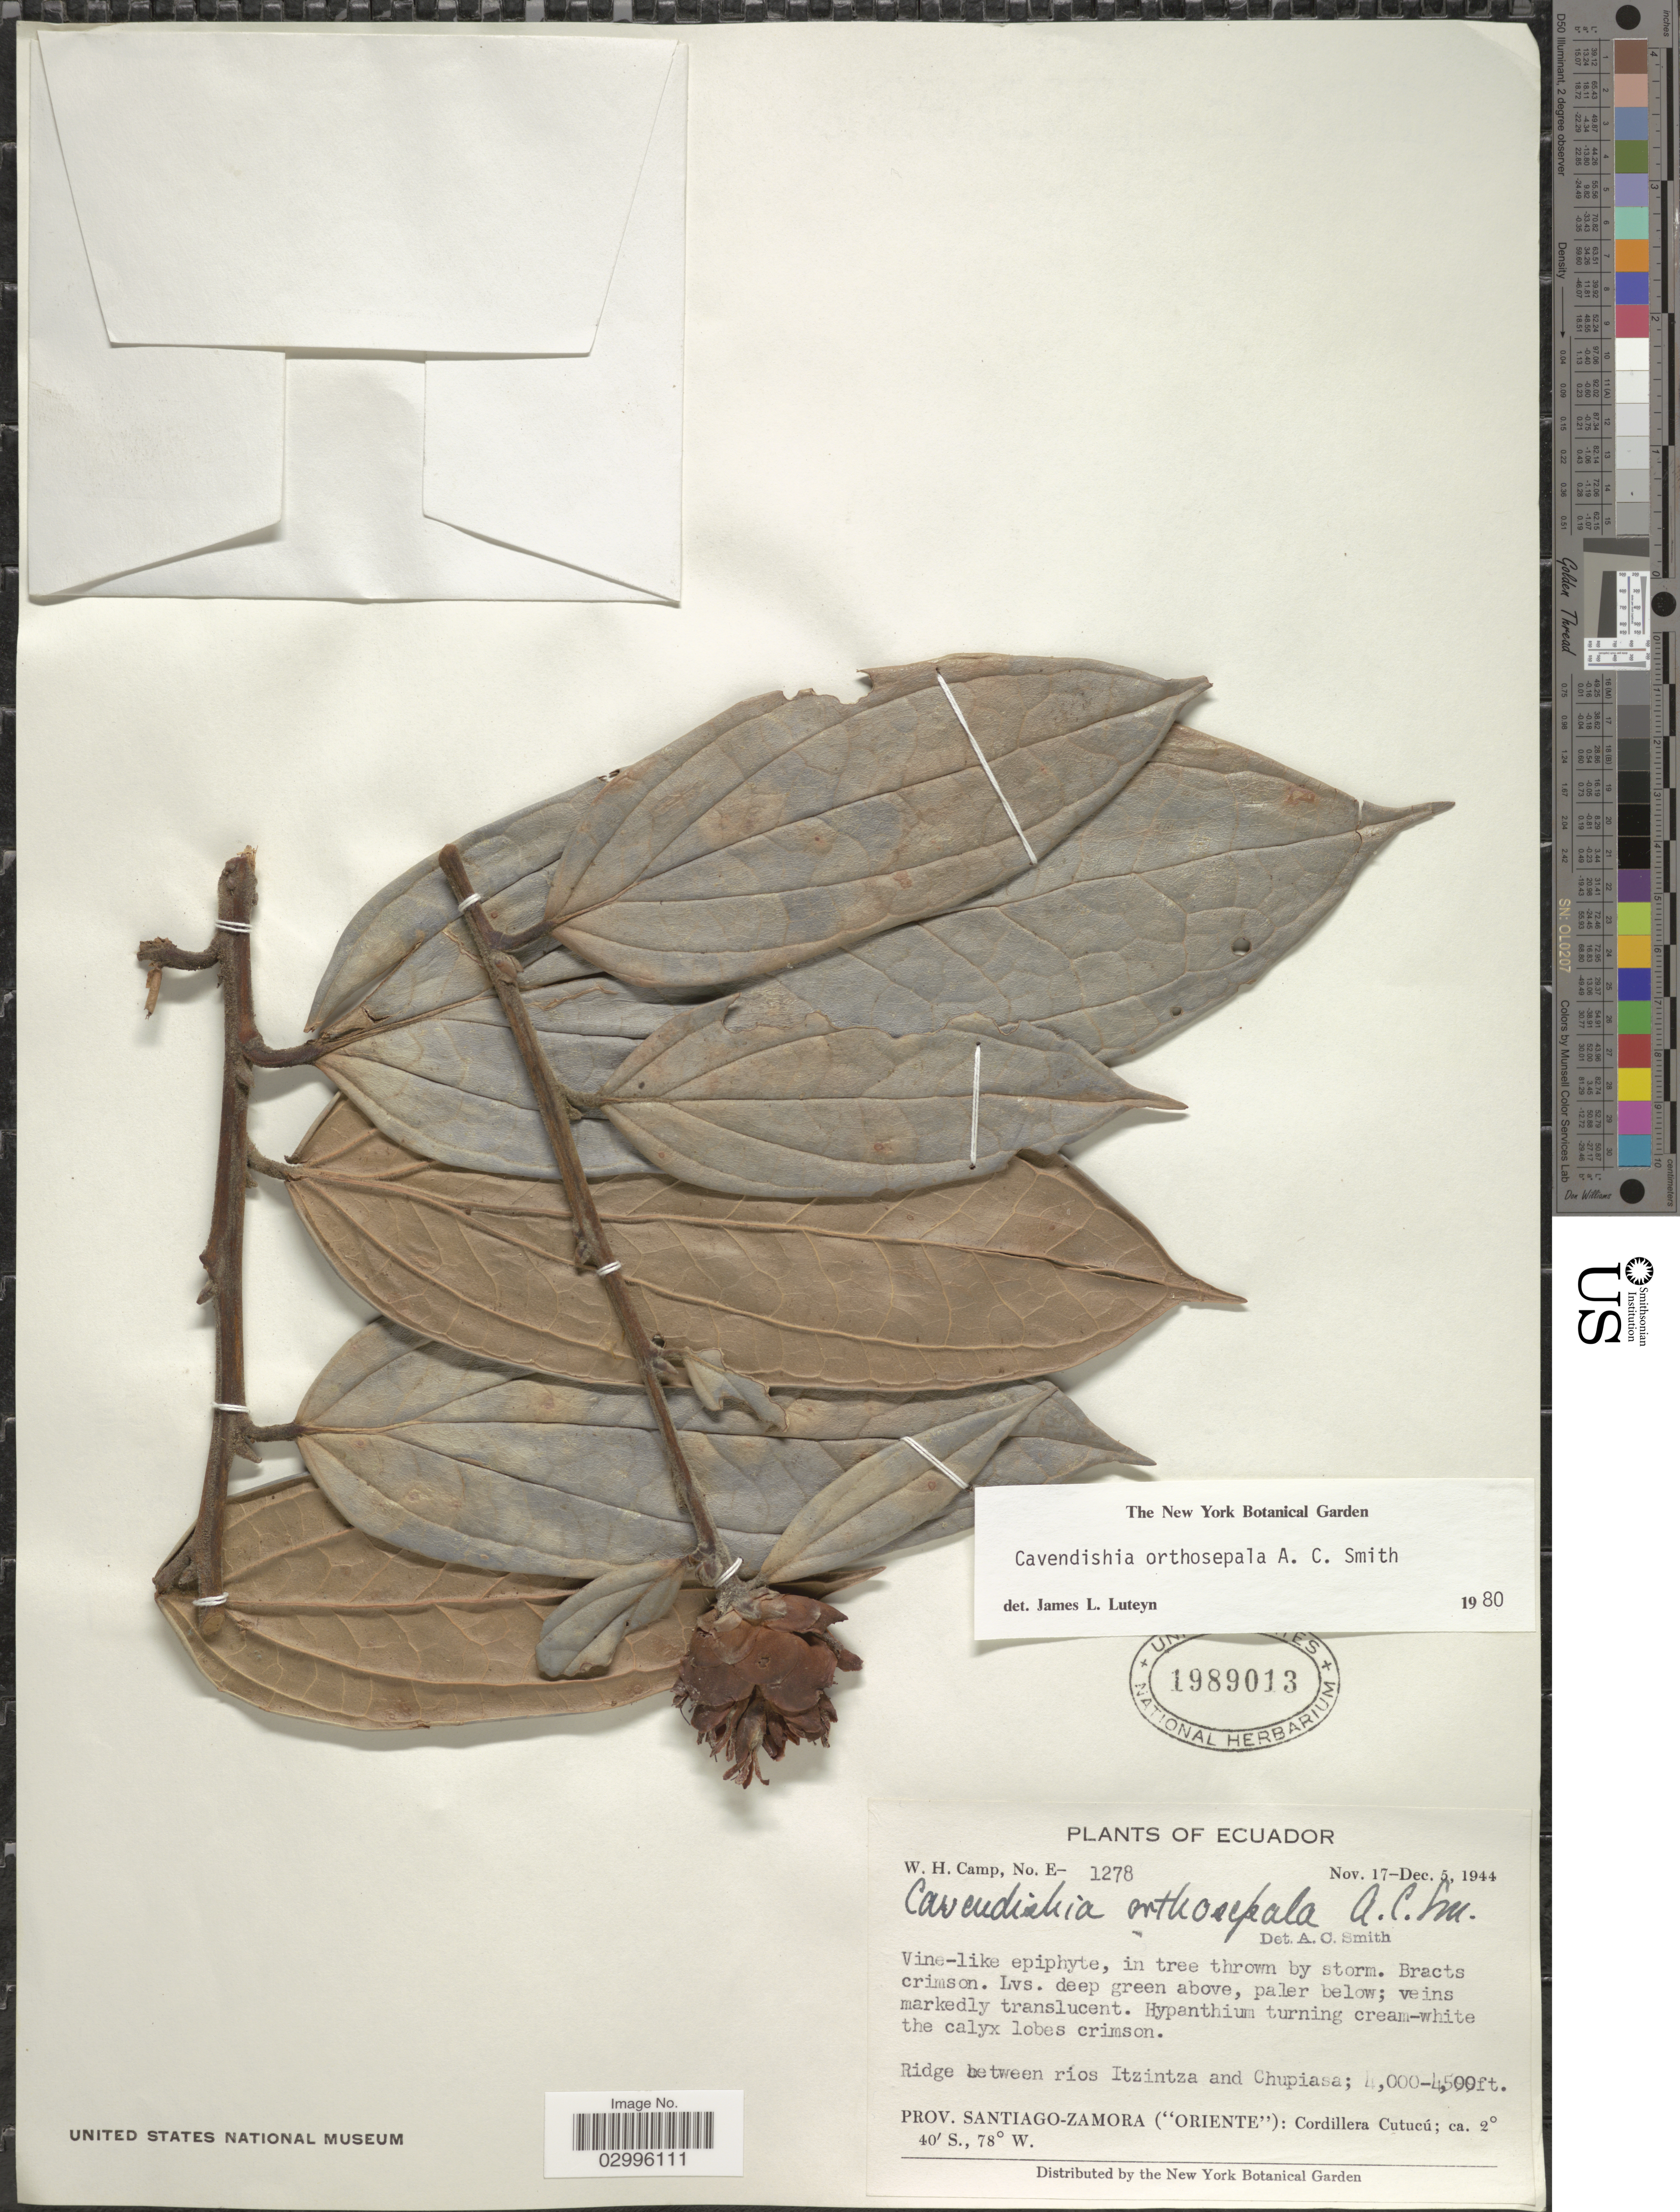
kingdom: Plantae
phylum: Tracheophyta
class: Magnoliopsida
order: Ericales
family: Ericaceae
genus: Cavendishia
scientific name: Cavendishia orthosepala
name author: A.C. Sm.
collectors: W. H. Camp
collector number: E-1278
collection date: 1944-11-17/1944-12-05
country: Ecuador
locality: Ridge between rios Itzintza and Chupiasa. Prov. Santiago-Zamora ("Oriente"): Cordillera Cutucú.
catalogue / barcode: US 1989013